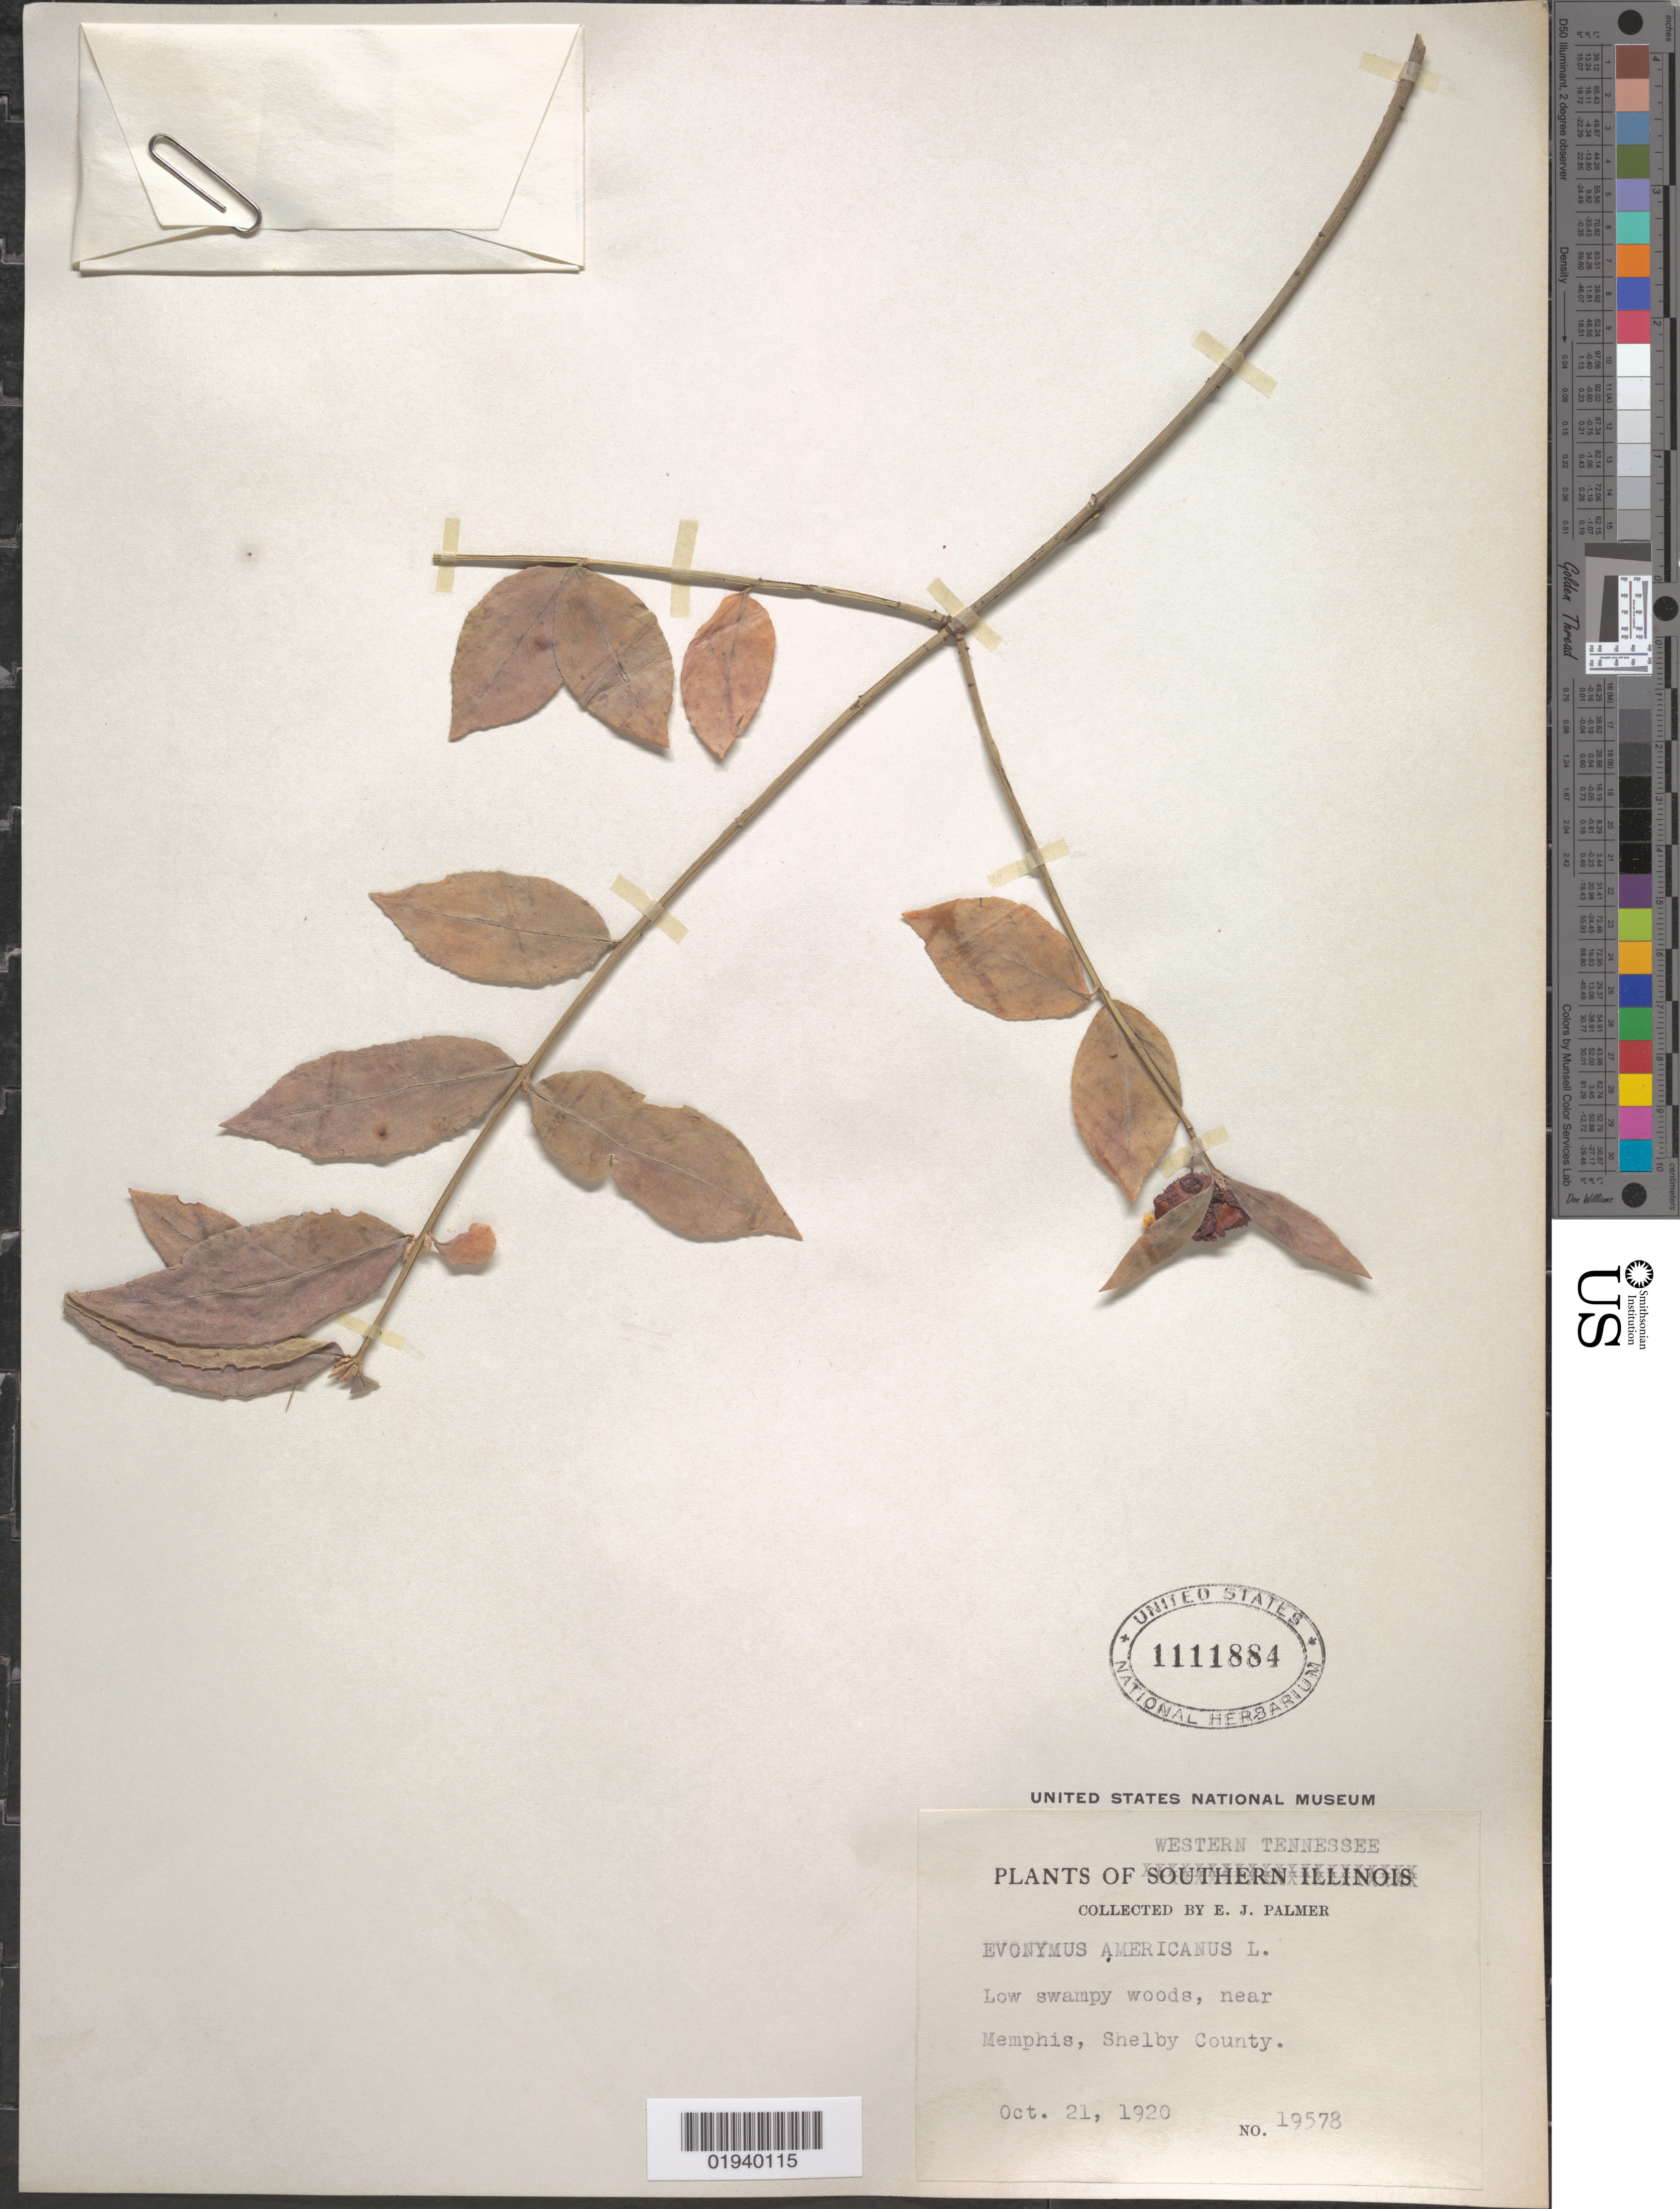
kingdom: Plantae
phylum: Tracheophyta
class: Magnoliopsida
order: Celastrales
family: Celastraceae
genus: Euonymus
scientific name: Euonymus americanus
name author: L.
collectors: E. J. Palmer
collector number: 19578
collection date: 1920-10-21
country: United States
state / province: Tennessee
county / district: Shelby County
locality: Memphis, near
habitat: Low swampy woods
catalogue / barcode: US 1111884